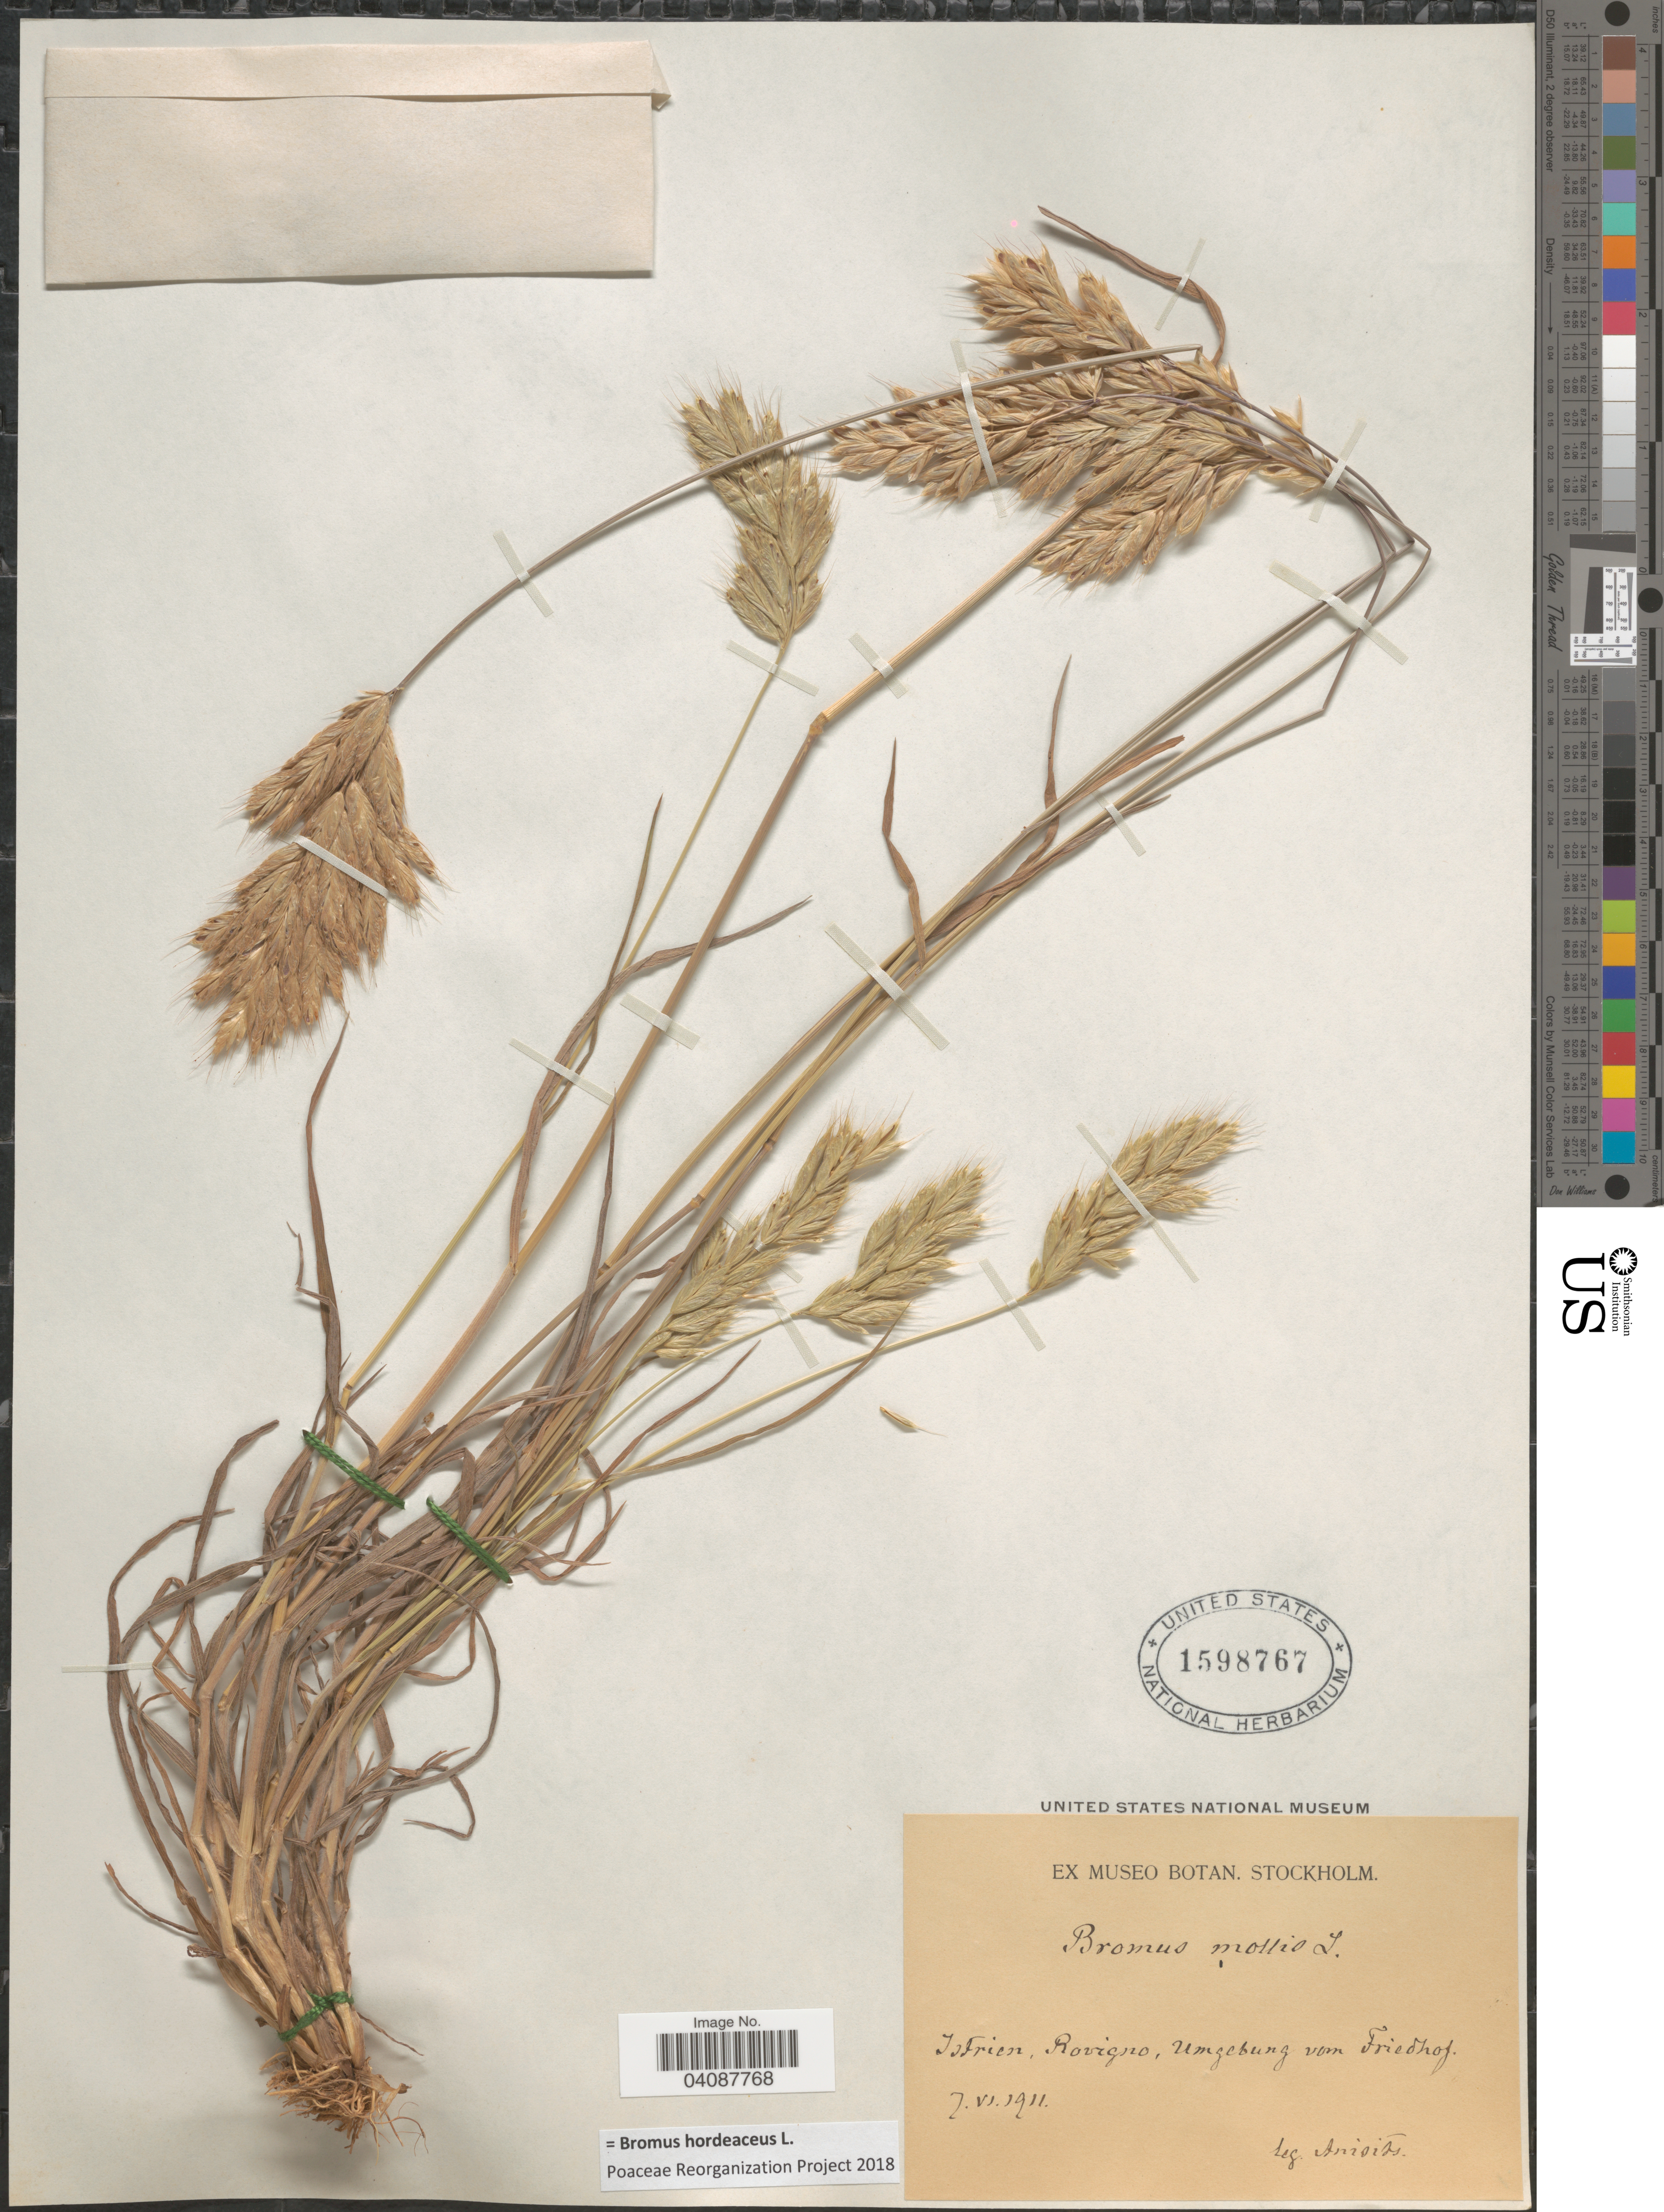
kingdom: Plantae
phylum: Tracheophyta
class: Liliopsida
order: Poales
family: Poaceae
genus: Bromus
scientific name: Bromus hordeaceus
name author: L.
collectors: Anisits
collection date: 1911-06-07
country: Croatia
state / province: Istria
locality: Istrien, Rovigno, Umgebung vom Friedhof.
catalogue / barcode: US 1598767